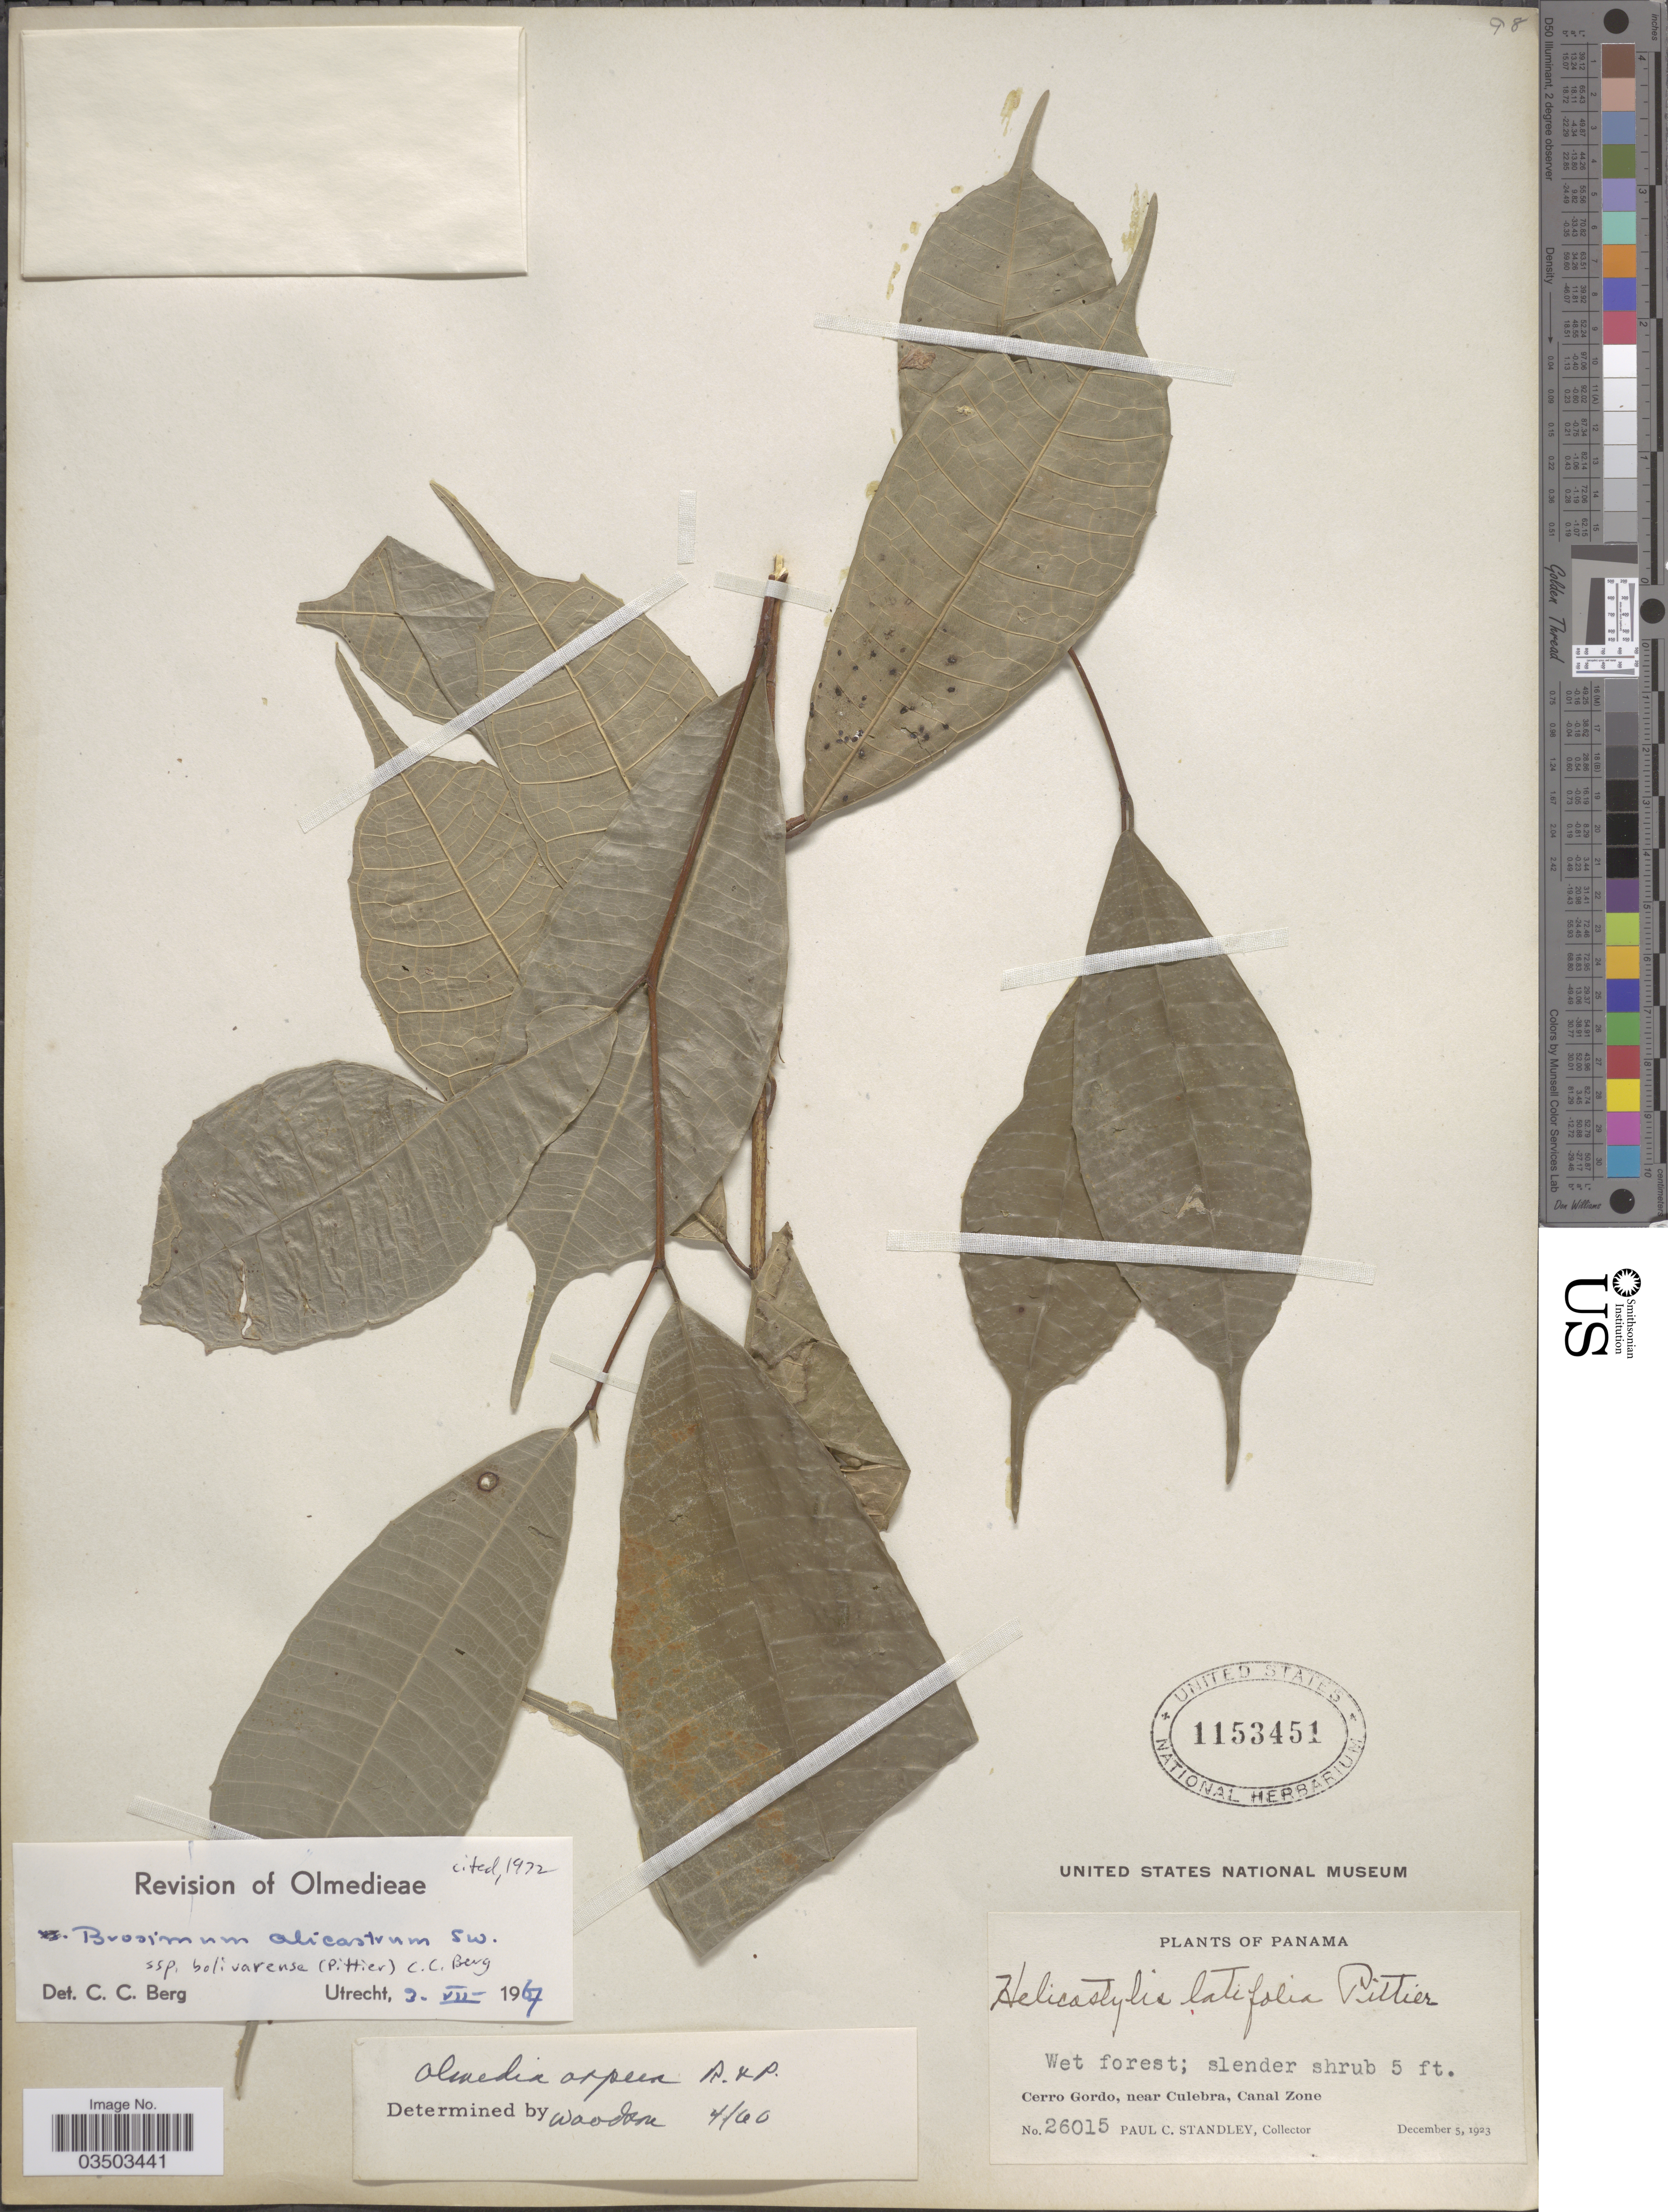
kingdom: Plantae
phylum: Tracheophyta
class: Magnoliopsida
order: Rosales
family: Moraceae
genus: Brosimum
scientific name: Brosimum alicastrum subsp. bolivarense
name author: (Pittier) C.C. Berg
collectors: P. C. Standley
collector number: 26015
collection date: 1923-12-05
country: Panama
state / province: Colón / Panamá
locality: Cerro Gordo, near Culebra, Canal Zone.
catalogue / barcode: US 1153451